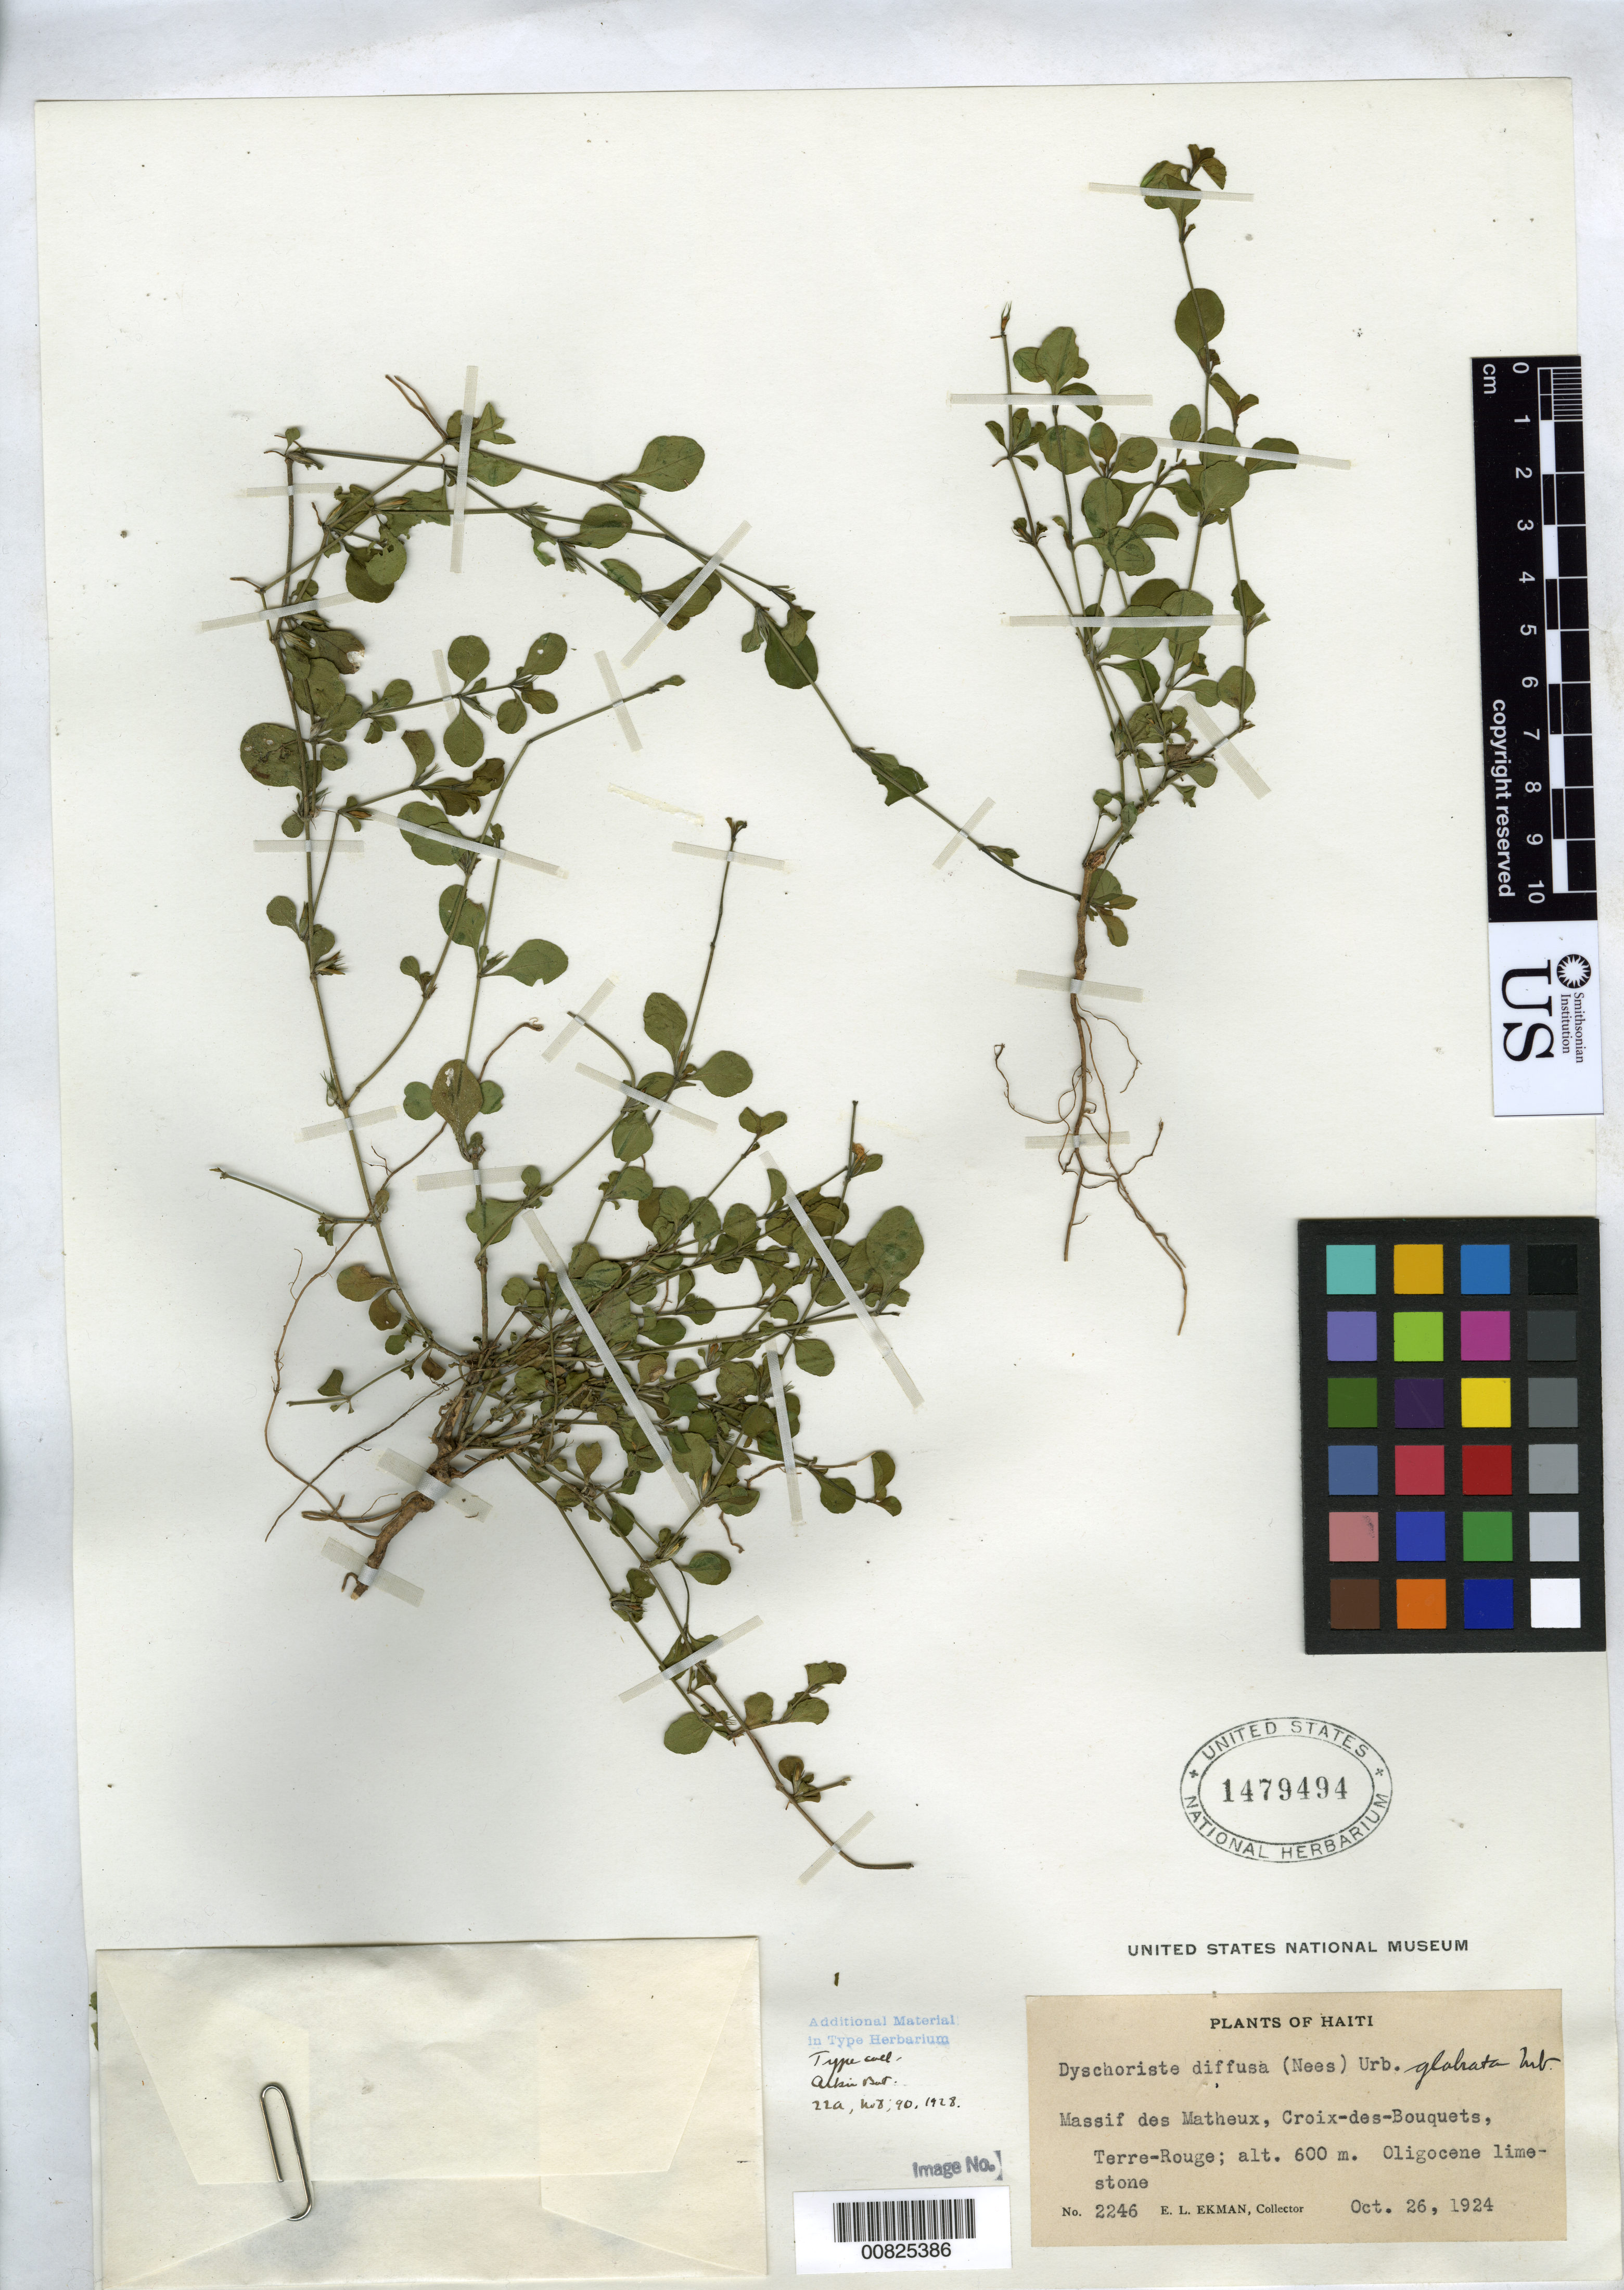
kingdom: Plantae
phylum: Tracheophyta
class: Magnoliopsida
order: Lamiales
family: Acanthaceae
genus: Dyschoriste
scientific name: Dyschoriste diffusa var. glabrata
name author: Urb.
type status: Isotype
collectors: E. L. Ekman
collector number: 2246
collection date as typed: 26 Oct 1924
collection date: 1924-10-26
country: Haiti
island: Hispaniola I.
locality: Massif des Matheux, Croix-des-Bouquets, Terre-Rouge.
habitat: Oligocene limestone.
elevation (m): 600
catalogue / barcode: US 1479494